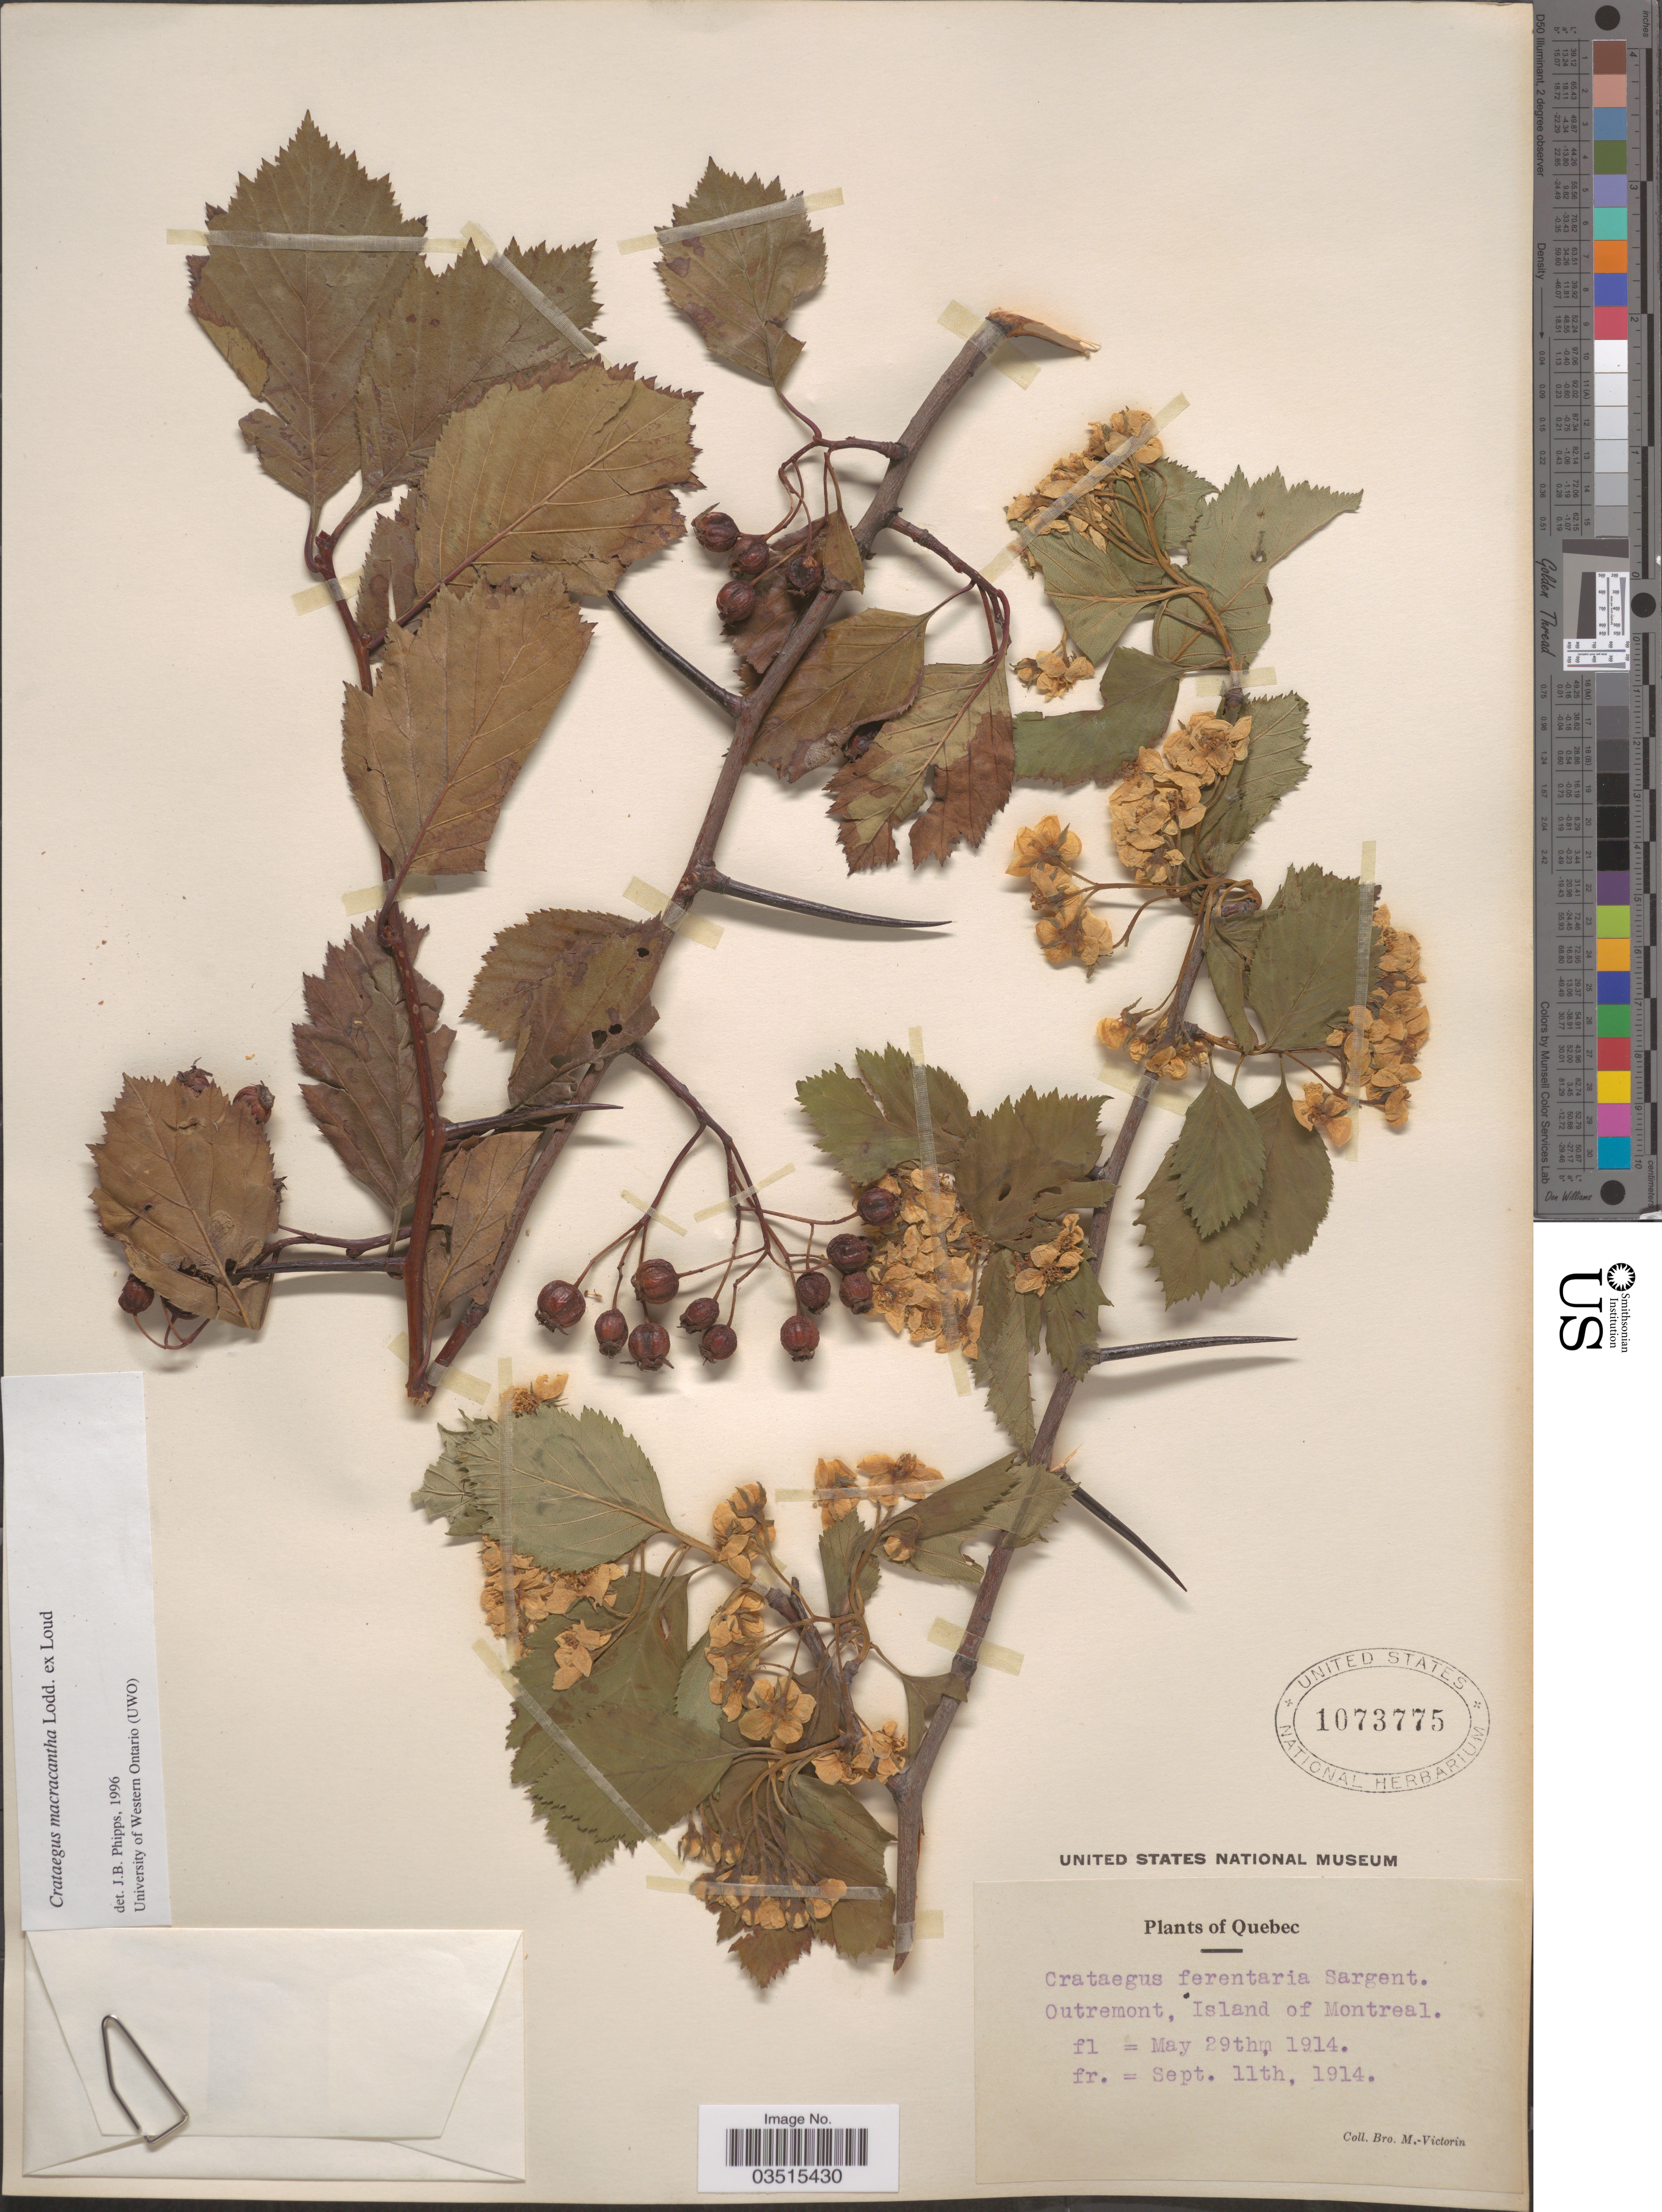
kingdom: Plantae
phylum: Tracheophyta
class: Magnoliopsida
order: Rosales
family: Rosaceae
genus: Crataegus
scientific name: Crataegus macracantha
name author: (Lindl.) Lodd. ex Loudon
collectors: Fr. Marie-Victorin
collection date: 1914-05-29/1914-09-11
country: Canada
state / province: Quebec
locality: Outremont, Island of Montreal.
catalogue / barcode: US 1073775